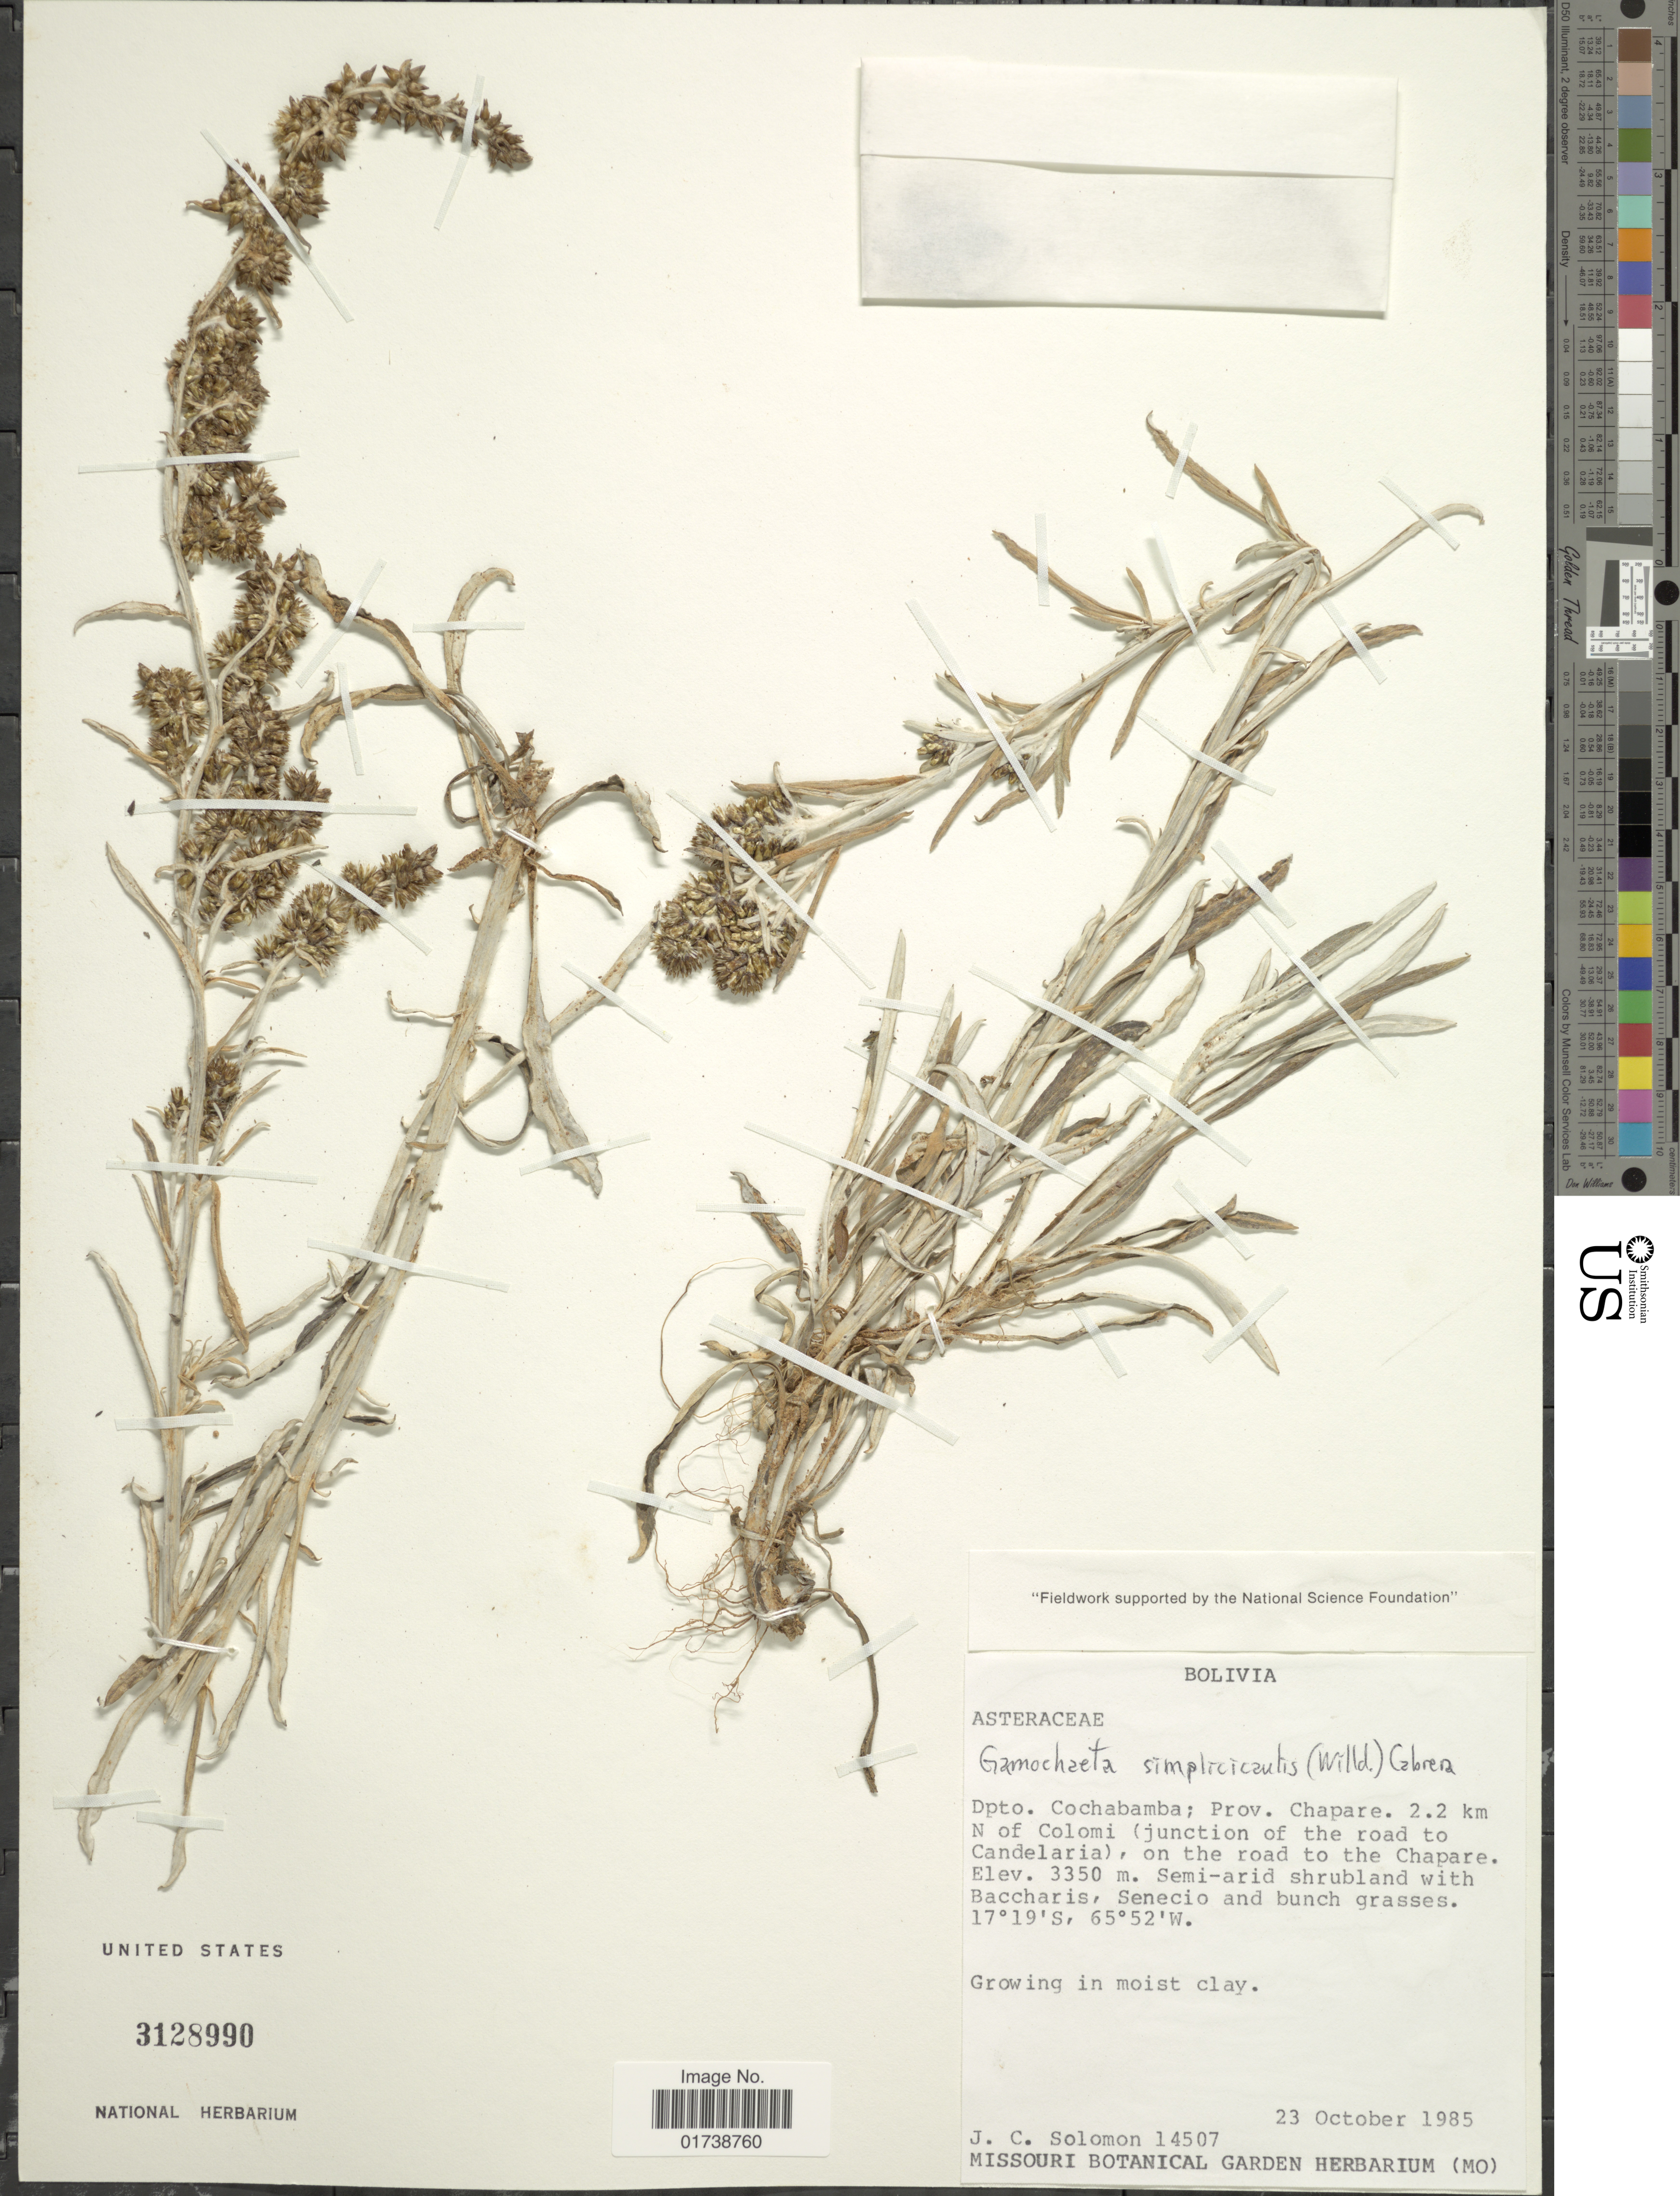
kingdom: Plantae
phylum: Tracheophyta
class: Magnoliopsida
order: Asterales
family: Asteraceae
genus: Gamochaeta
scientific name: Gamochaeta simplicicaulis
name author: (Willd. ex Spreng.) Cabrera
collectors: J. C. Solomon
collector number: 14507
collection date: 1985-10-23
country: Bolivia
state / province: Cochabamba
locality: Prov. Chapare, 2.2 km N of Colomi (junction of the road to Candelaria), on the road to Chapare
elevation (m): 3350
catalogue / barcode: US 3128990